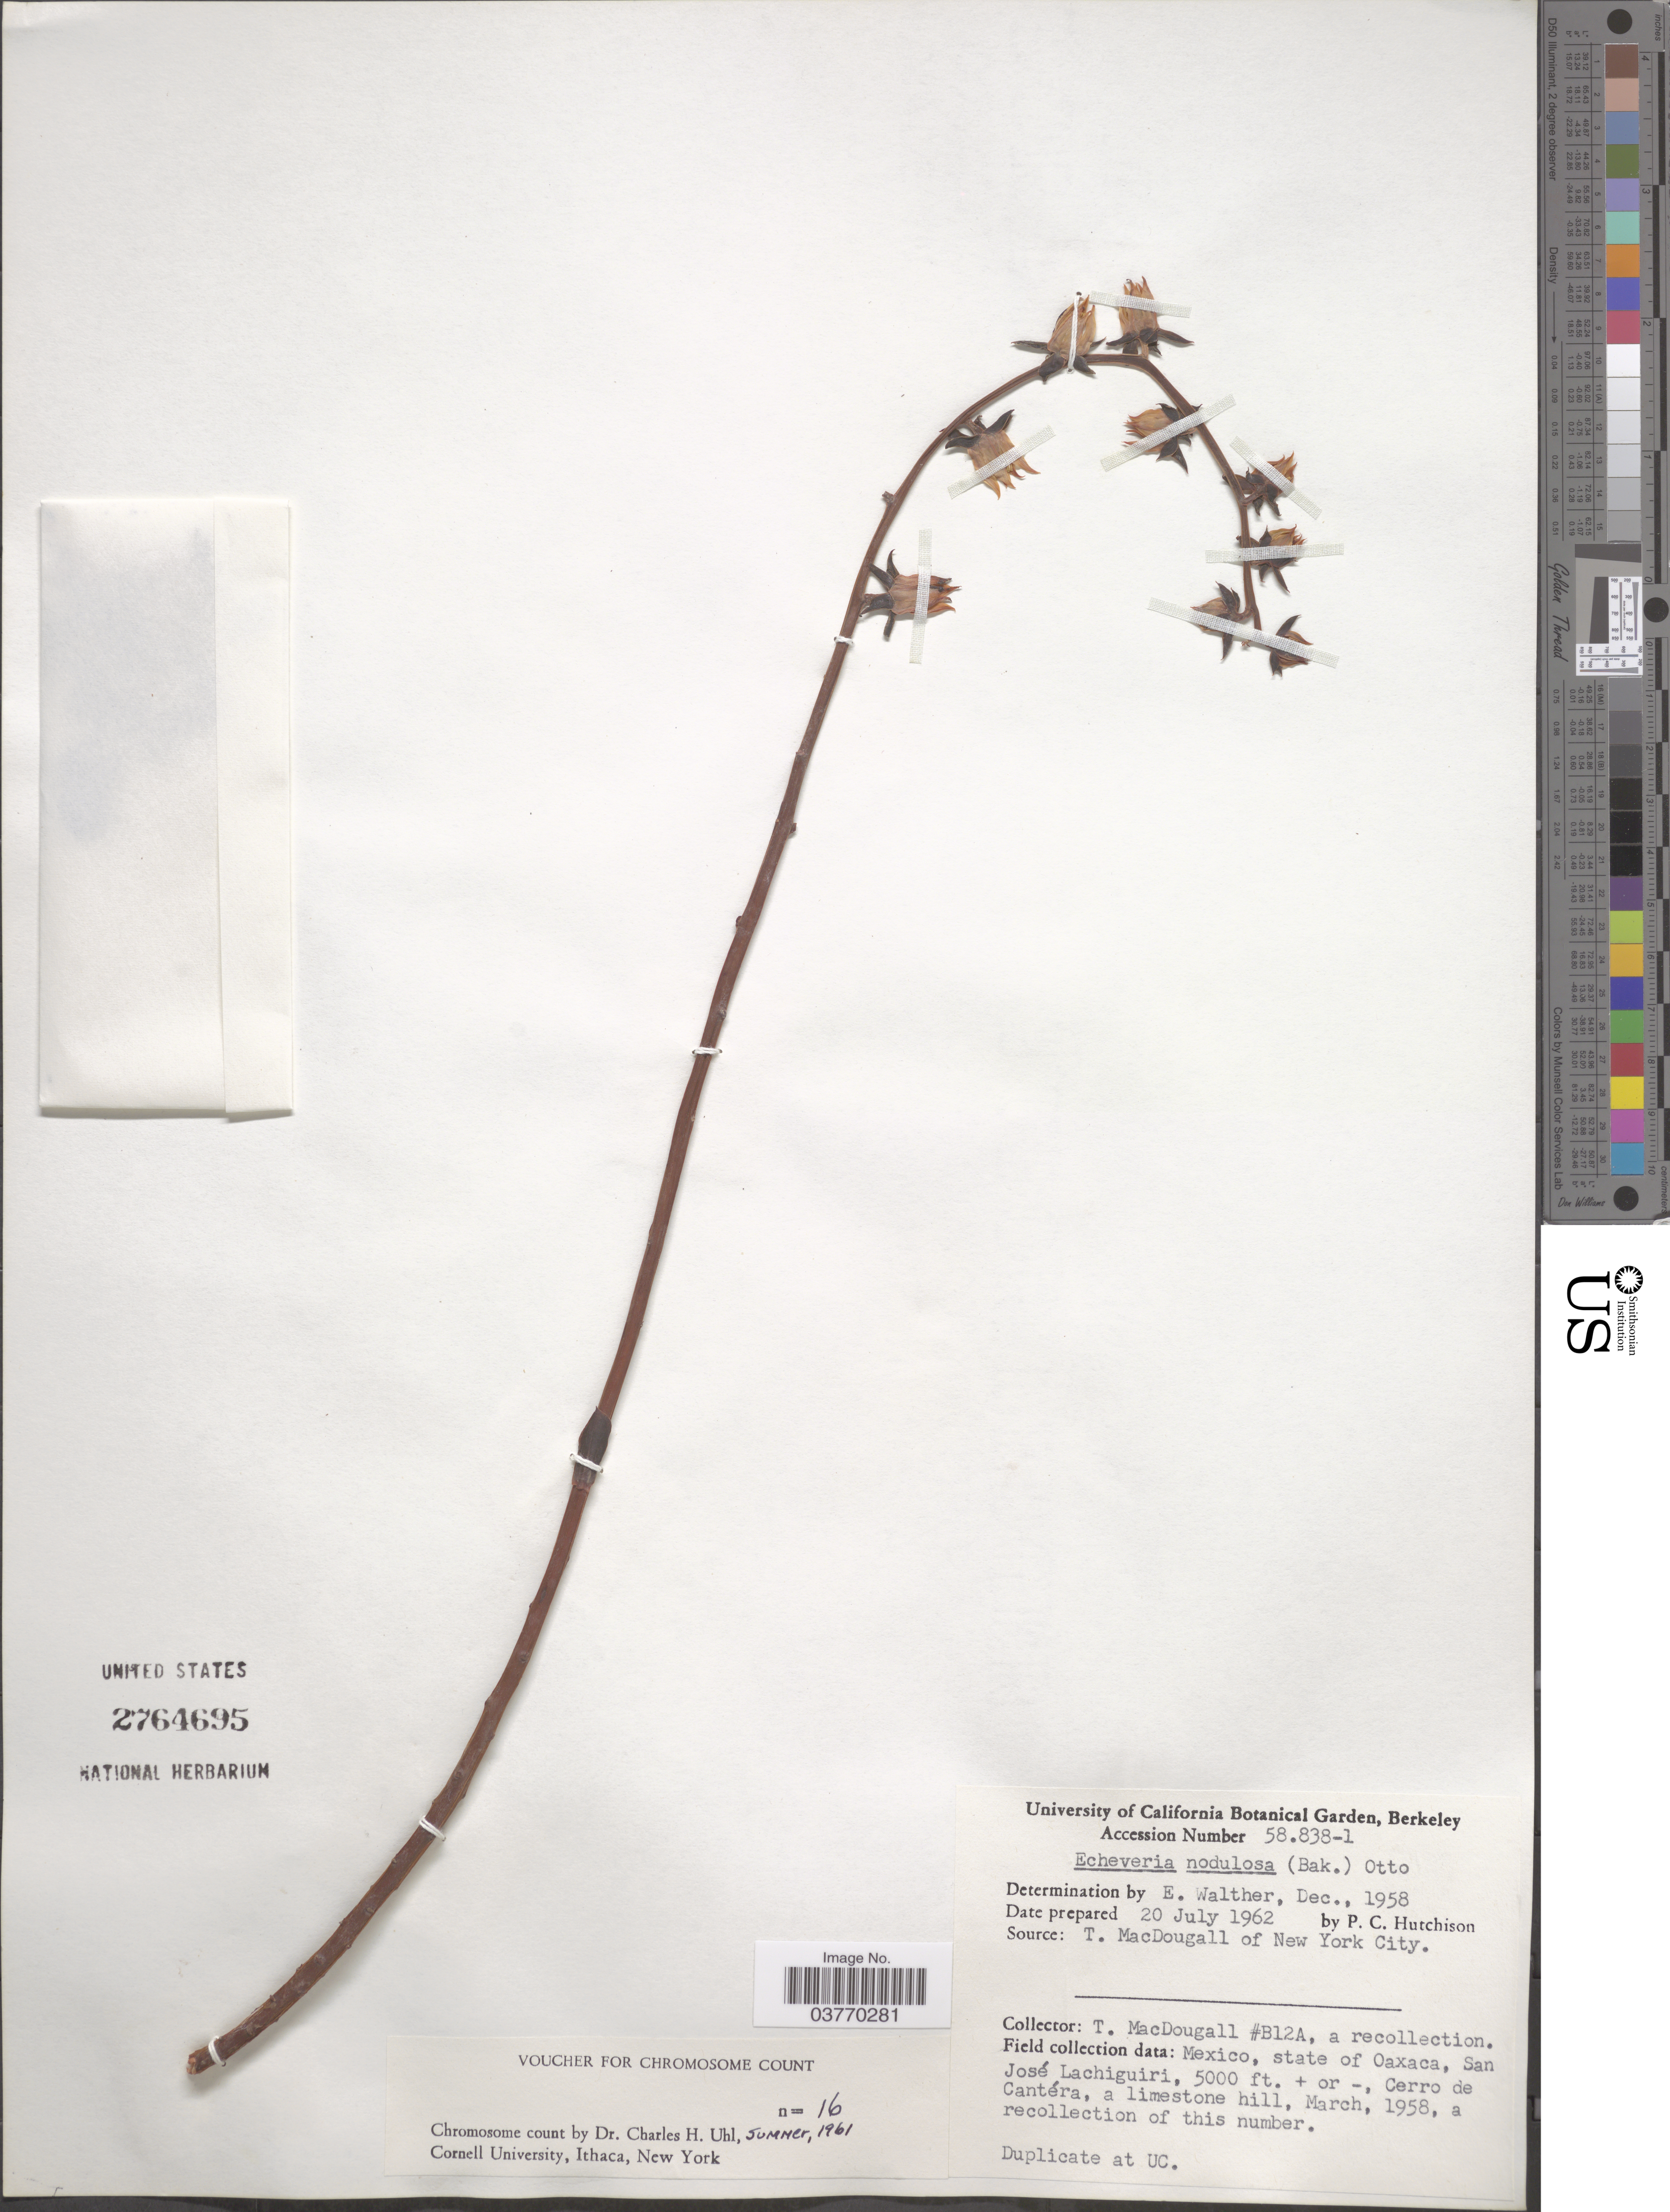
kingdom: Plantae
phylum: Tracheophyta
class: Magnoliopsida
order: Saxifragales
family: Crassulaceae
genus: Echeveria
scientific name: Echeveria nodulosa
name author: (Baker) Otto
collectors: P. C. Hutchison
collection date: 1962-07-20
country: United States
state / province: California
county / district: Alameda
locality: University of California Botanical Garden, Berkeley.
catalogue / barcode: US 2764695